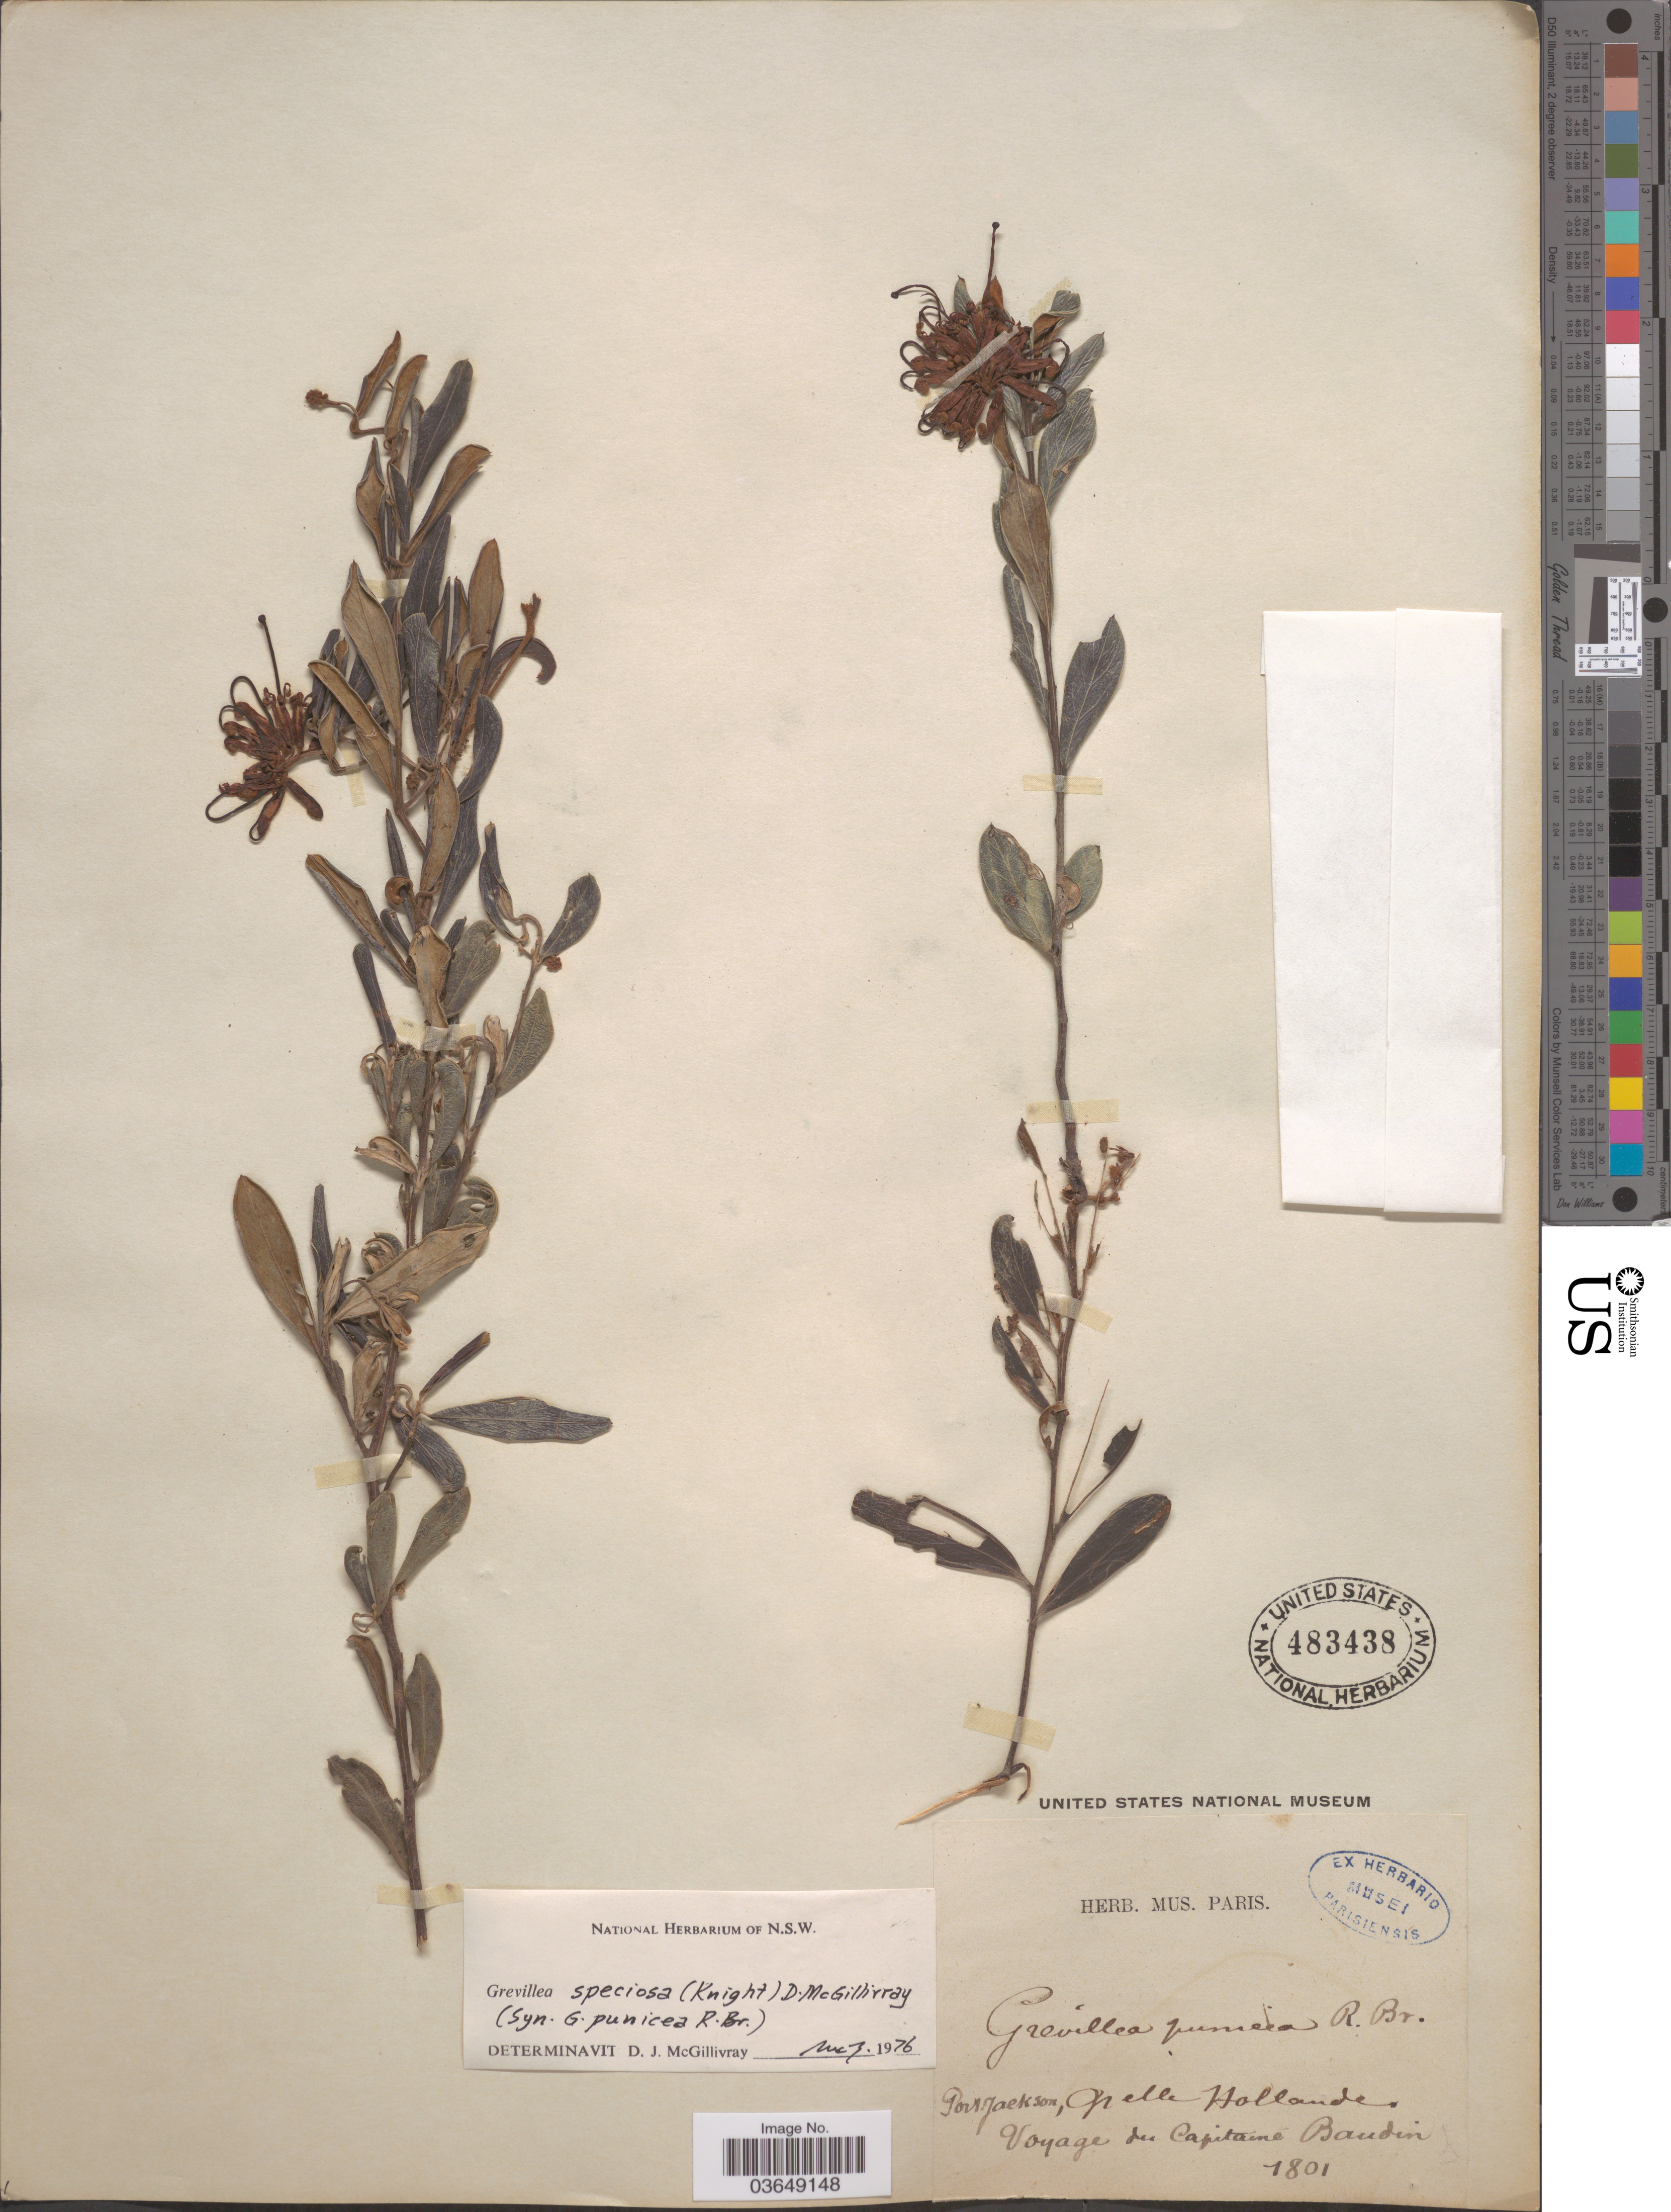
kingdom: Plantae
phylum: Tracheophyta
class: Magnoliopsida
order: Proteales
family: Proteaceae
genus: Grevillea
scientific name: Grevillea speciosa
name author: (Knight) McGill.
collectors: T. Baudin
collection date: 1801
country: Australia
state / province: New South Wales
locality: Port Jackson, Nelle Hollandes.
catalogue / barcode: US 483438